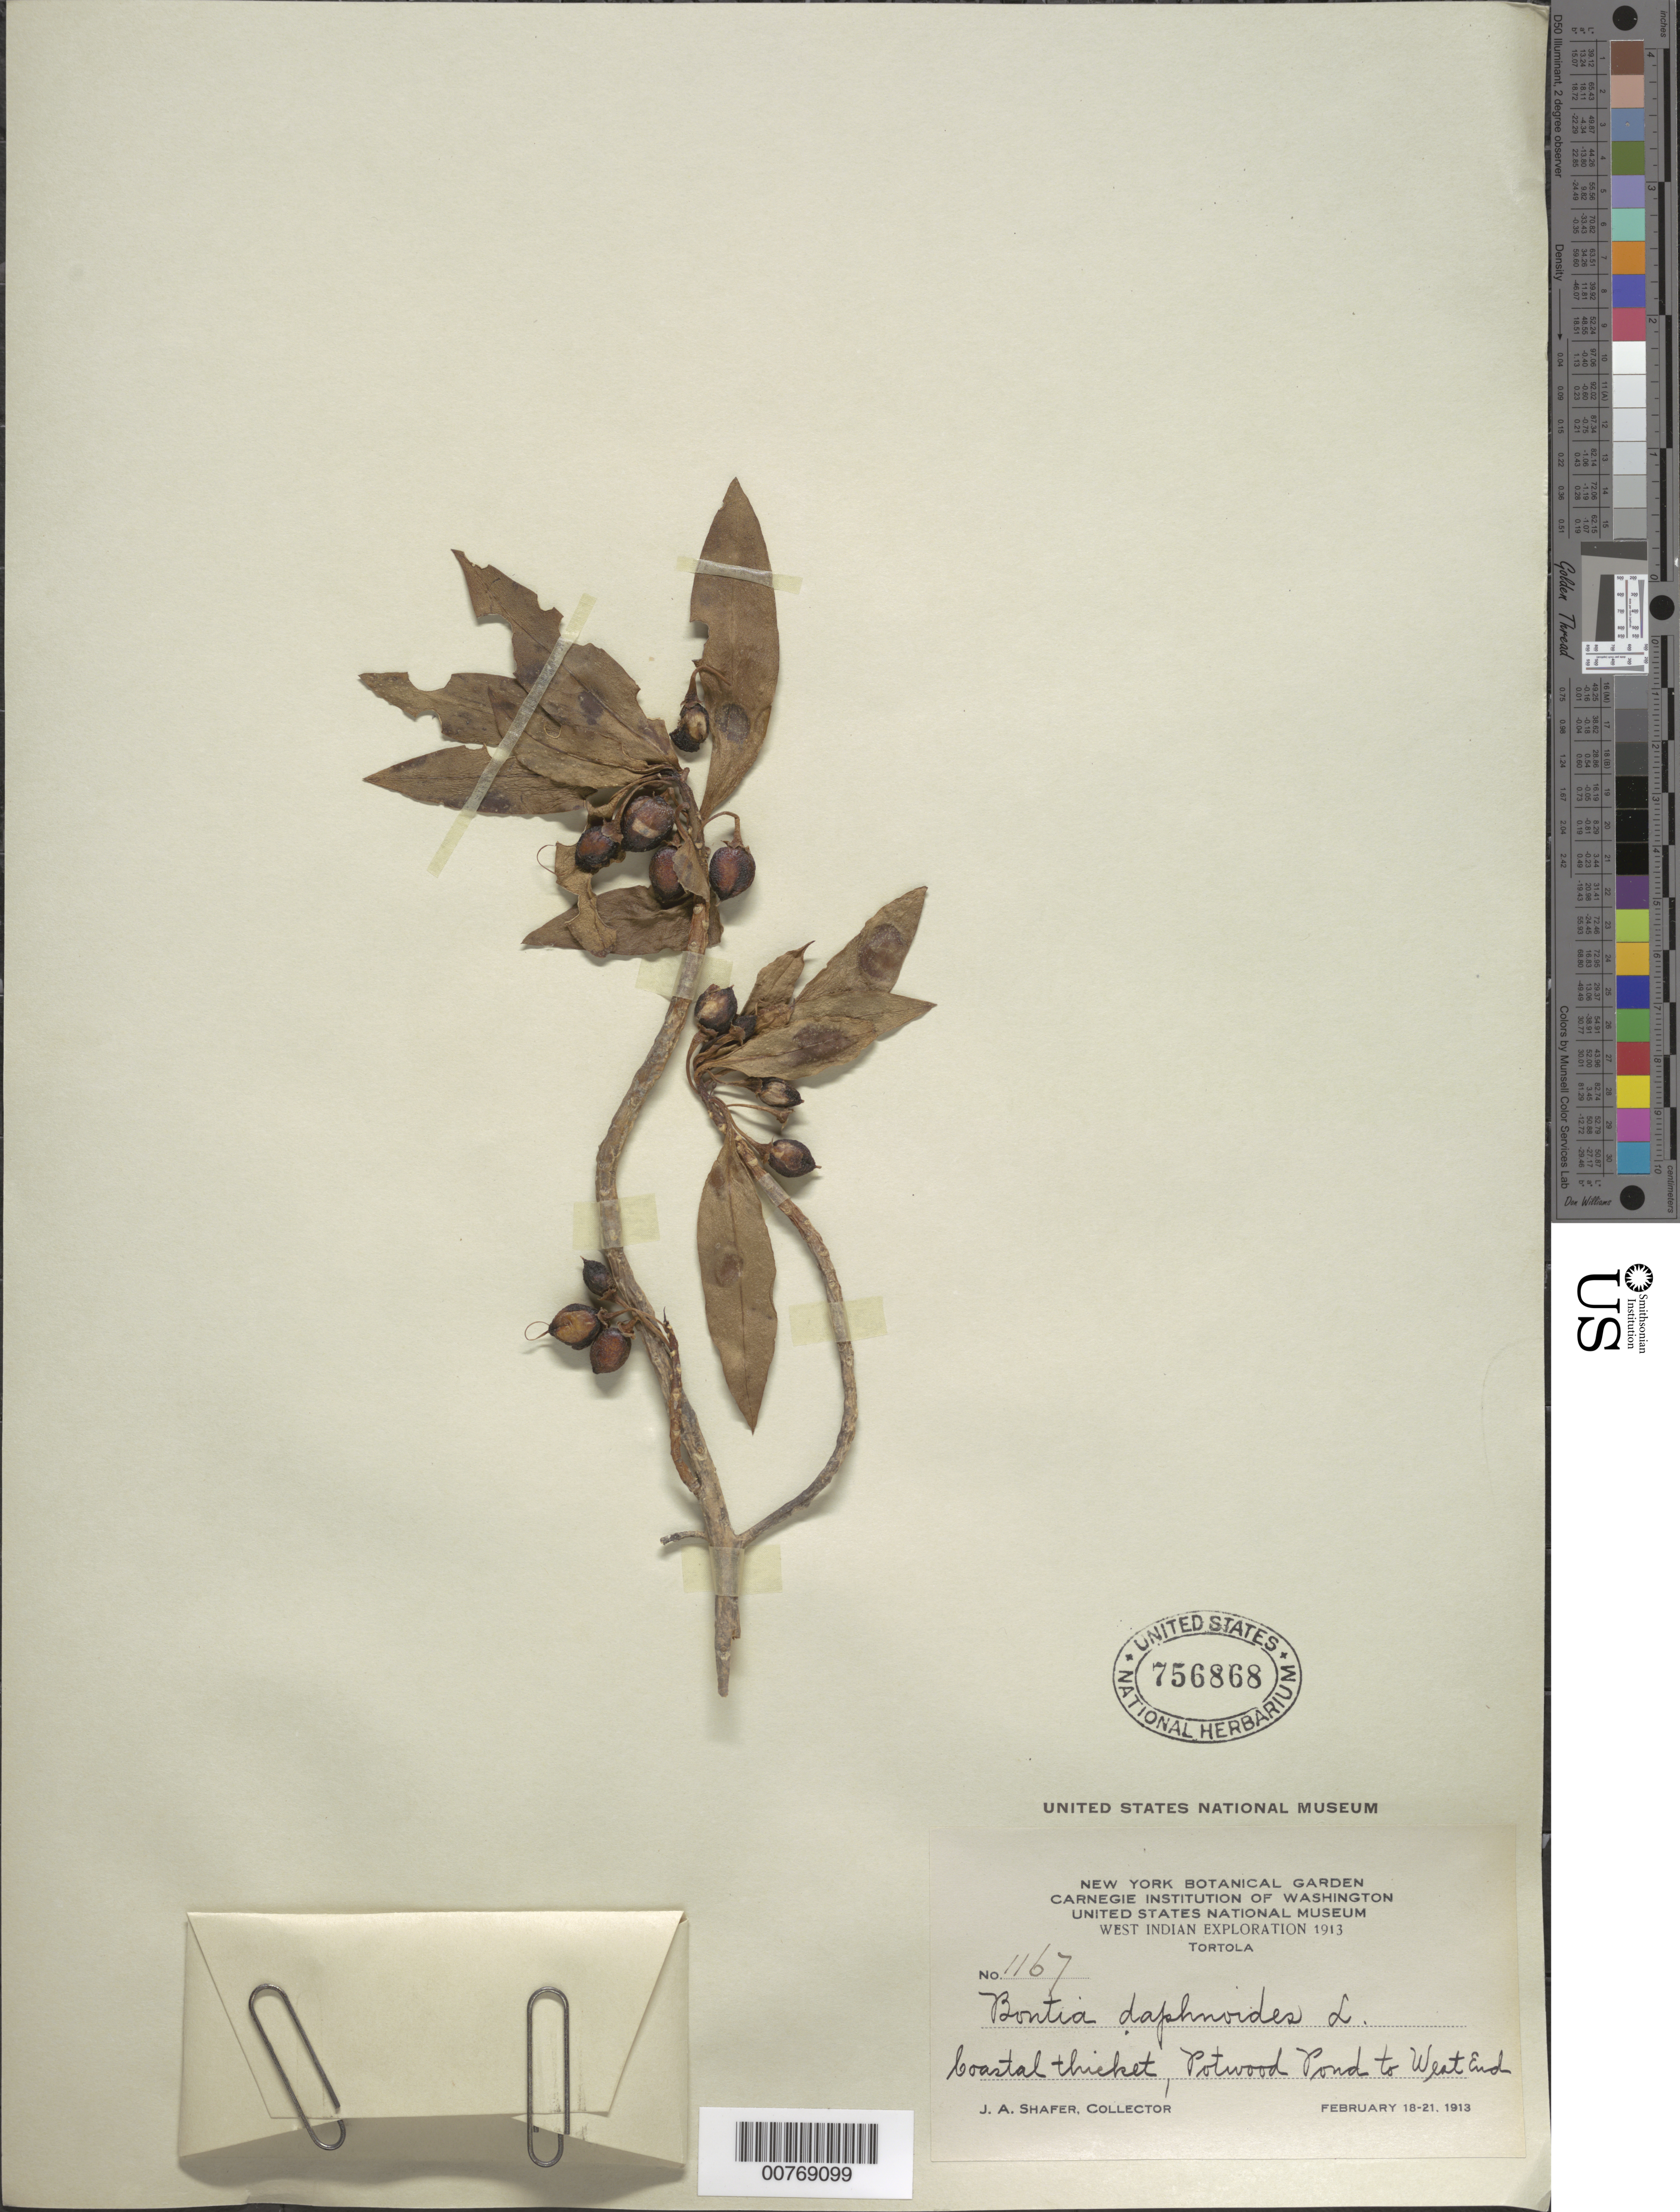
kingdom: Plantae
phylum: Tracheophyta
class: Magnoliopsida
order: Lamiales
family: Scrophulariaceae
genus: Bontia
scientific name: Bontia daphnoides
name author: L.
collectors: J. A. Shafer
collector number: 1167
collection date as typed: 18 Feb 1913 to 21 Feb 1913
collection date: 1913-02-18/1913-02-21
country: British Virgin Islands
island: Tortola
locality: Potwood Pond to West End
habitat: Coastal thicket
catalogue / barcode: US 756868